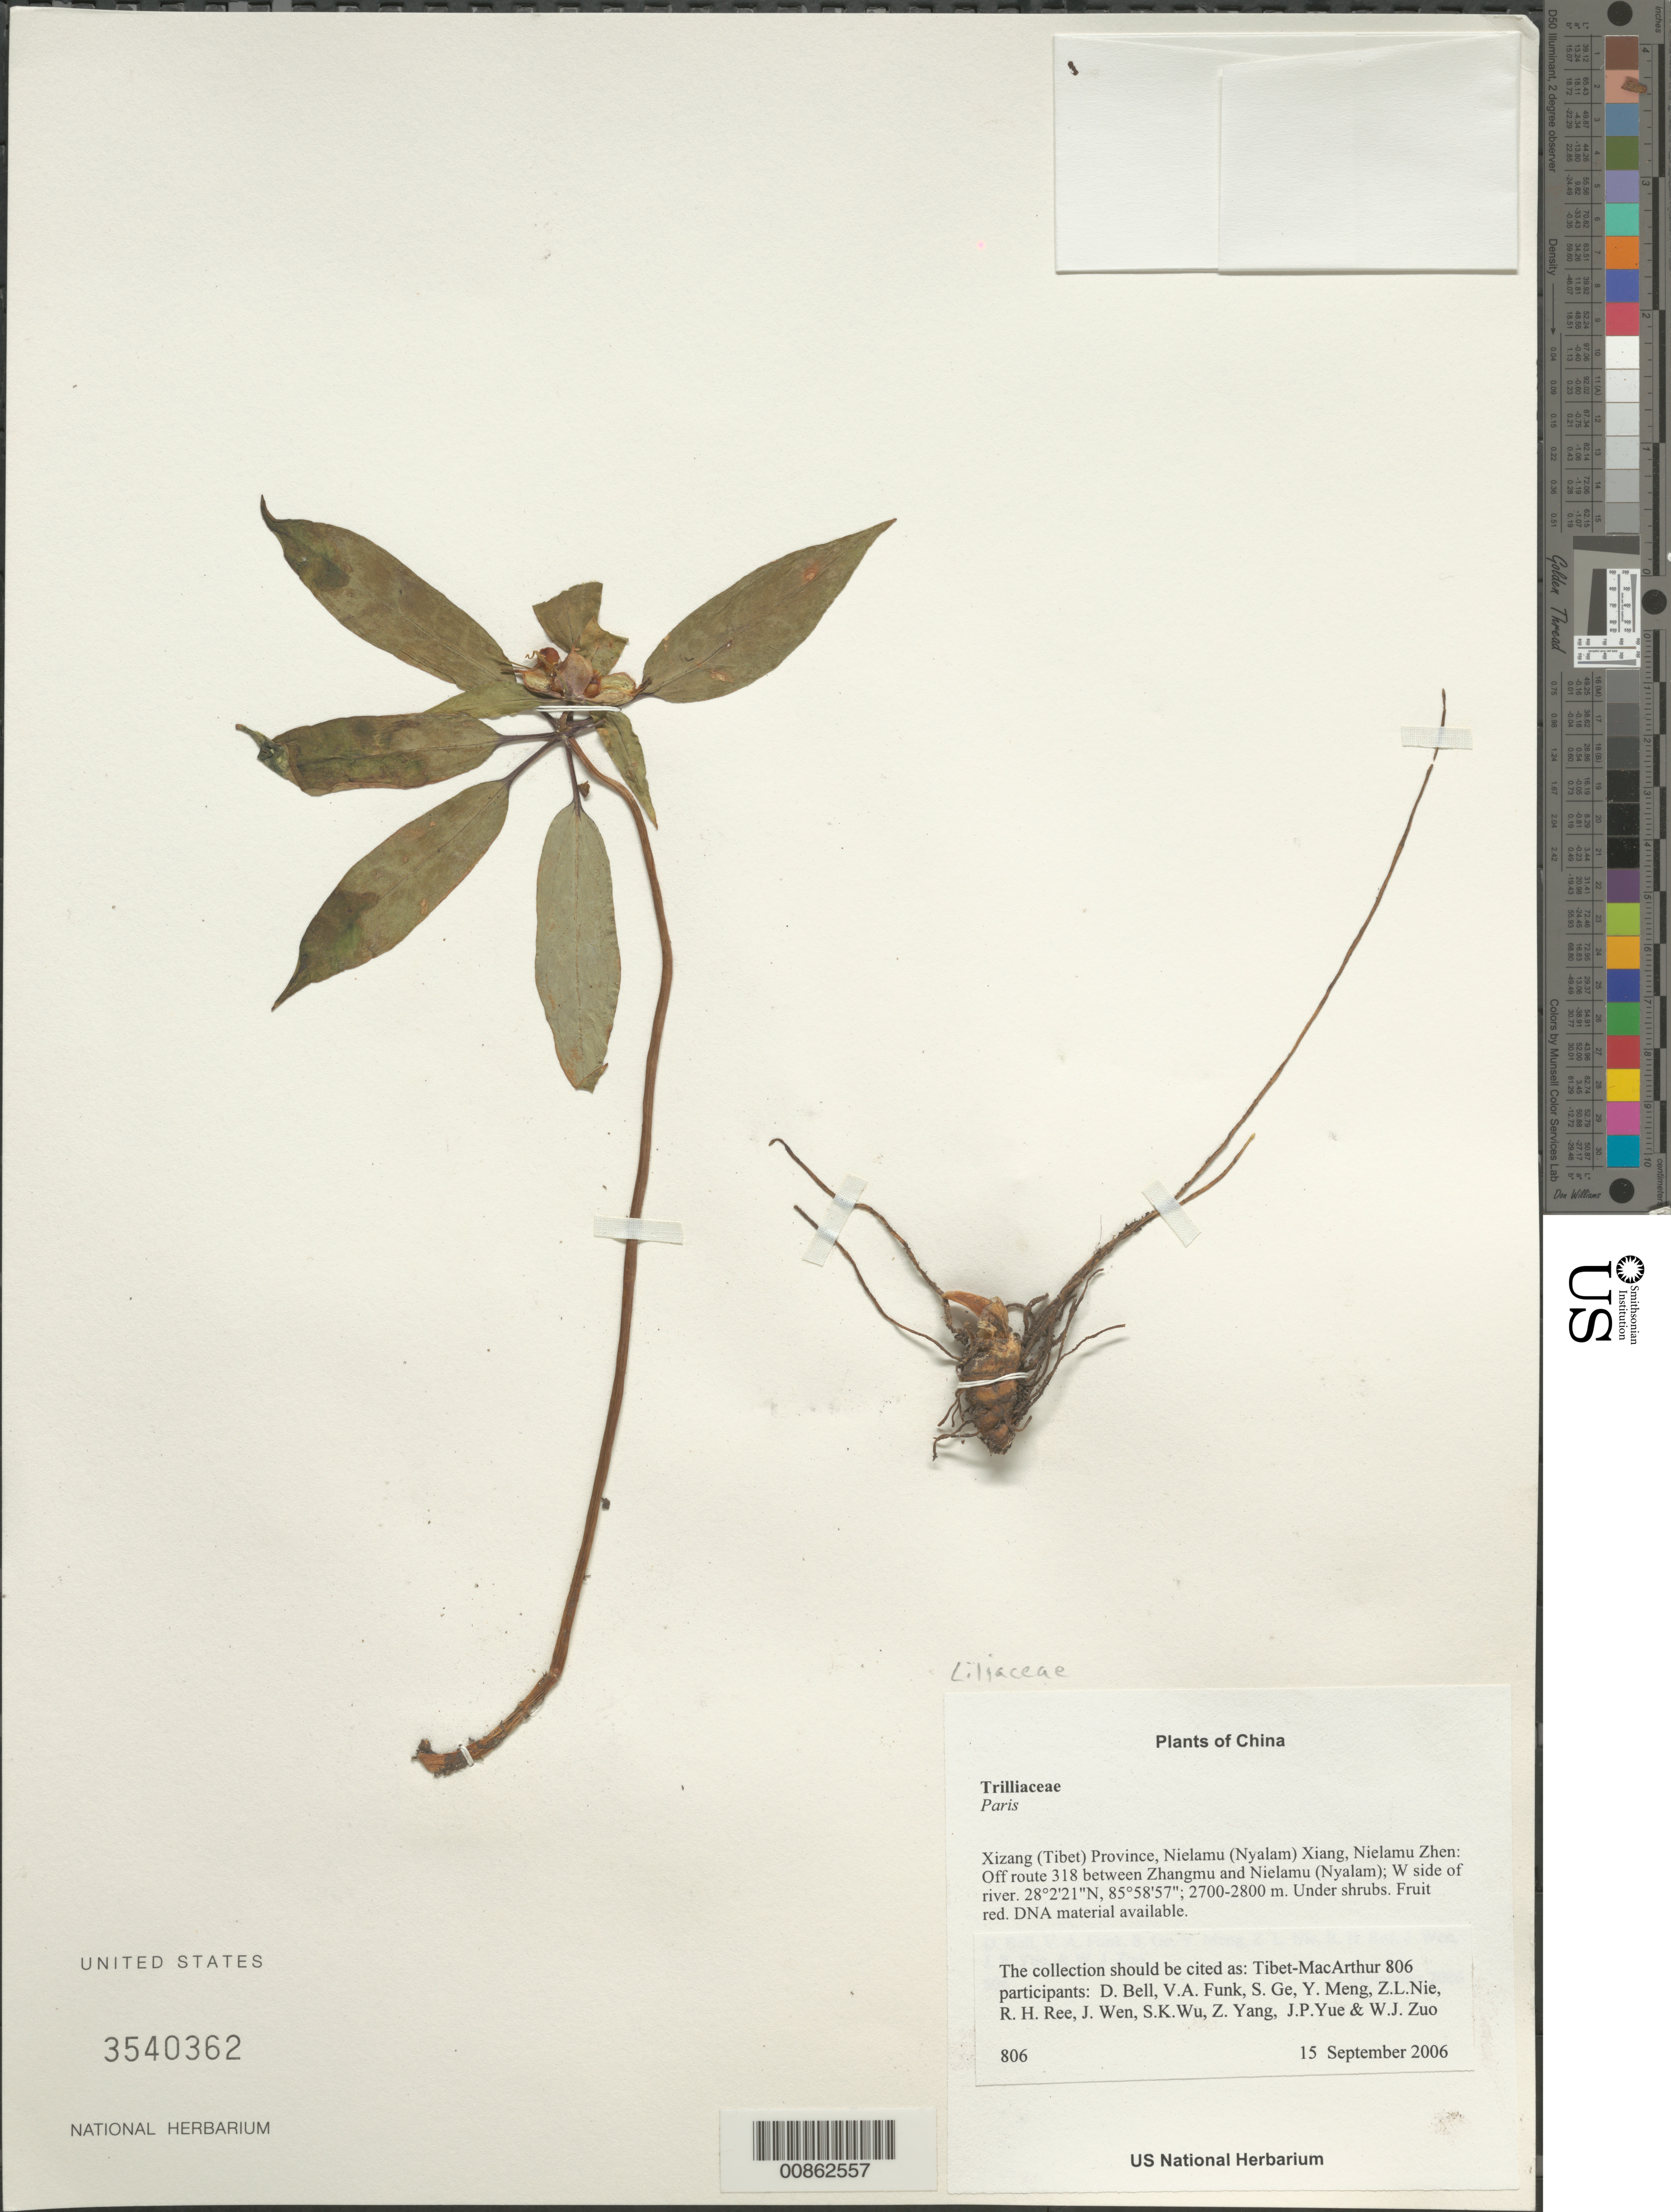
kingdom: Plantae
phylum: Tracheophyta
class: Liliopsida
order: Liliales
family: Melanthiaceae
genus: Paris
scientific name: Paris sp.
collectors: Tibet-MacArthur, D. A. Bell, V. Funk, S. Ge, Y. Meng, Z. Nie, R. Ree, J. Wen, J. Yue & W. Zuo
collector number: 806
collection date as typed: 15 Sep 2006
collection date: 2006-09-15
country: China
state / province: Xizang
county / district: Nielamu (Nyalam) Xian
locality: Nielamu Zhen. Off route 318 between Zhangmu and Nielamu (Nyalam); W side of river.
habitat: Steep slope with scattered broadleaved and coniferous trees (including Abies georgiana) and shrubs; disturbed active logging area. Under shrubs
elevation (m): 2700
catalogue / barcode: US 3540362